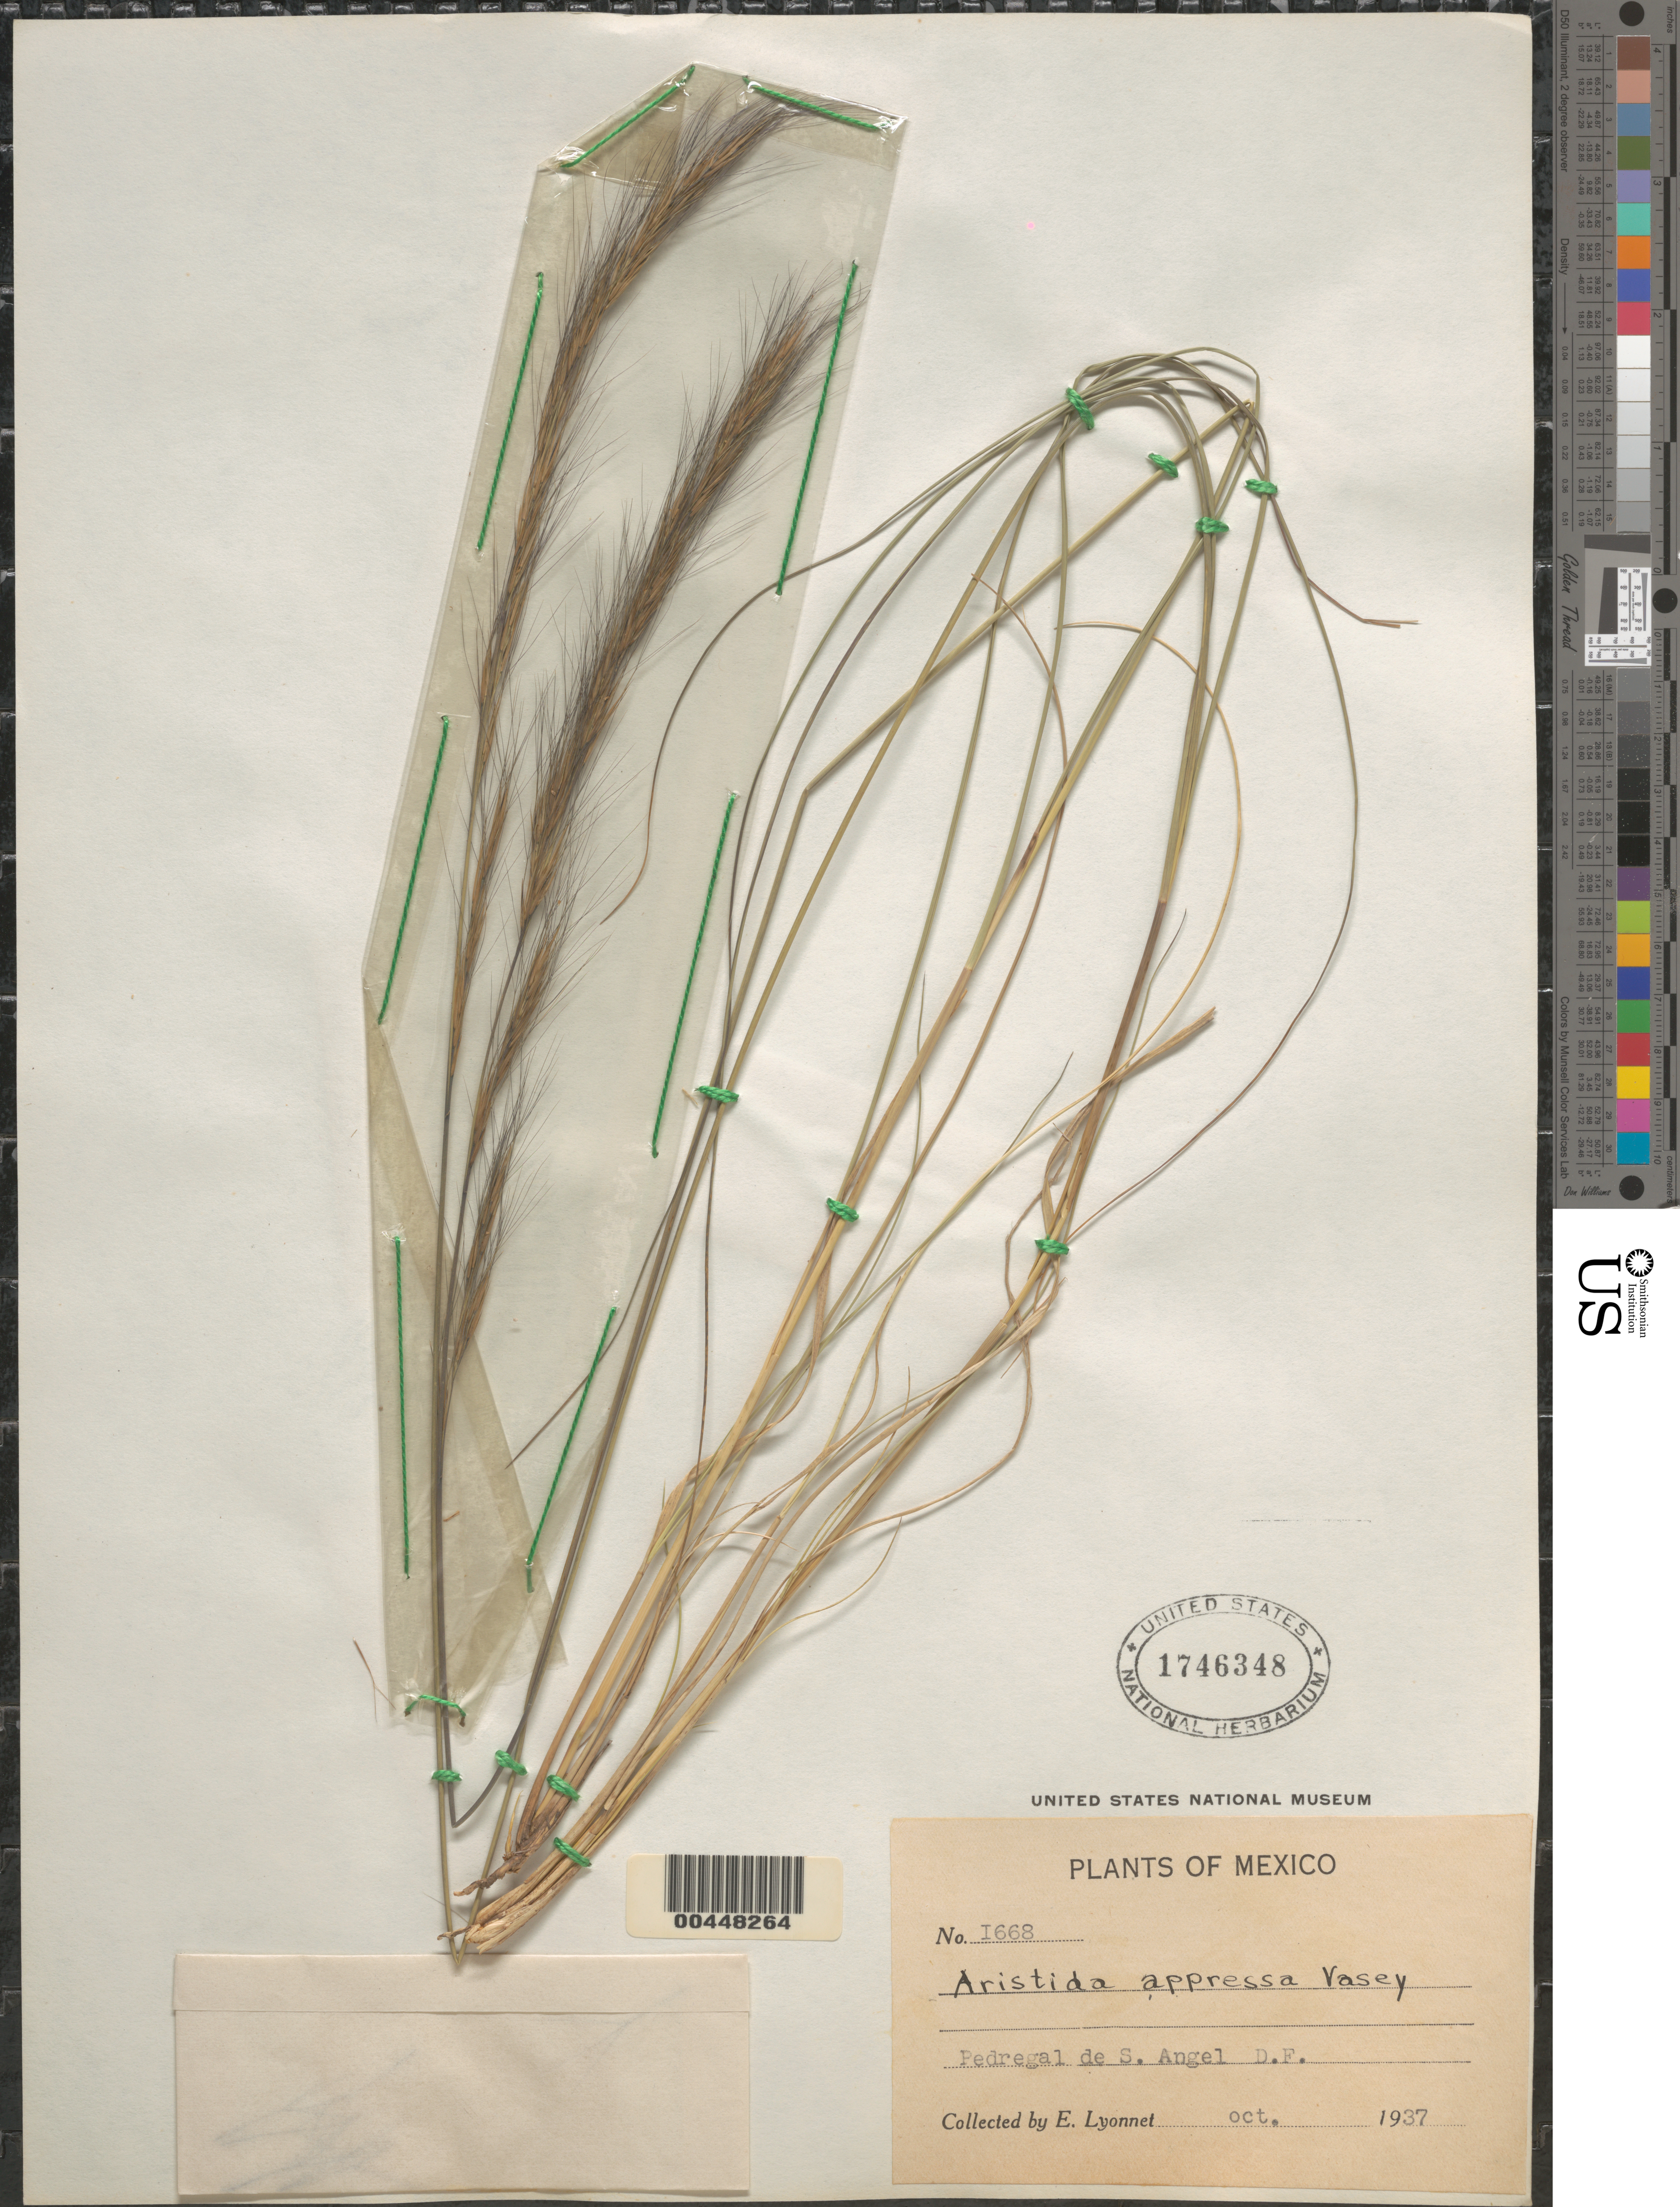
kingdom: Plantae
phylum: Tracheophyta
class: Liliopsida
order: Poales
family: Poaceae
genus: Aristida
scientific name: Aristida appressa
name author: Vasey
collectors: Bro. E. Lyonnet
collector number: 1668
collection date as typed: Oct 1937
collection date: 1937-10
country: Mexico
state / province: Distrito Federal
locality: Pedregal de S. Angel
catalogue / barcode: US 1746348